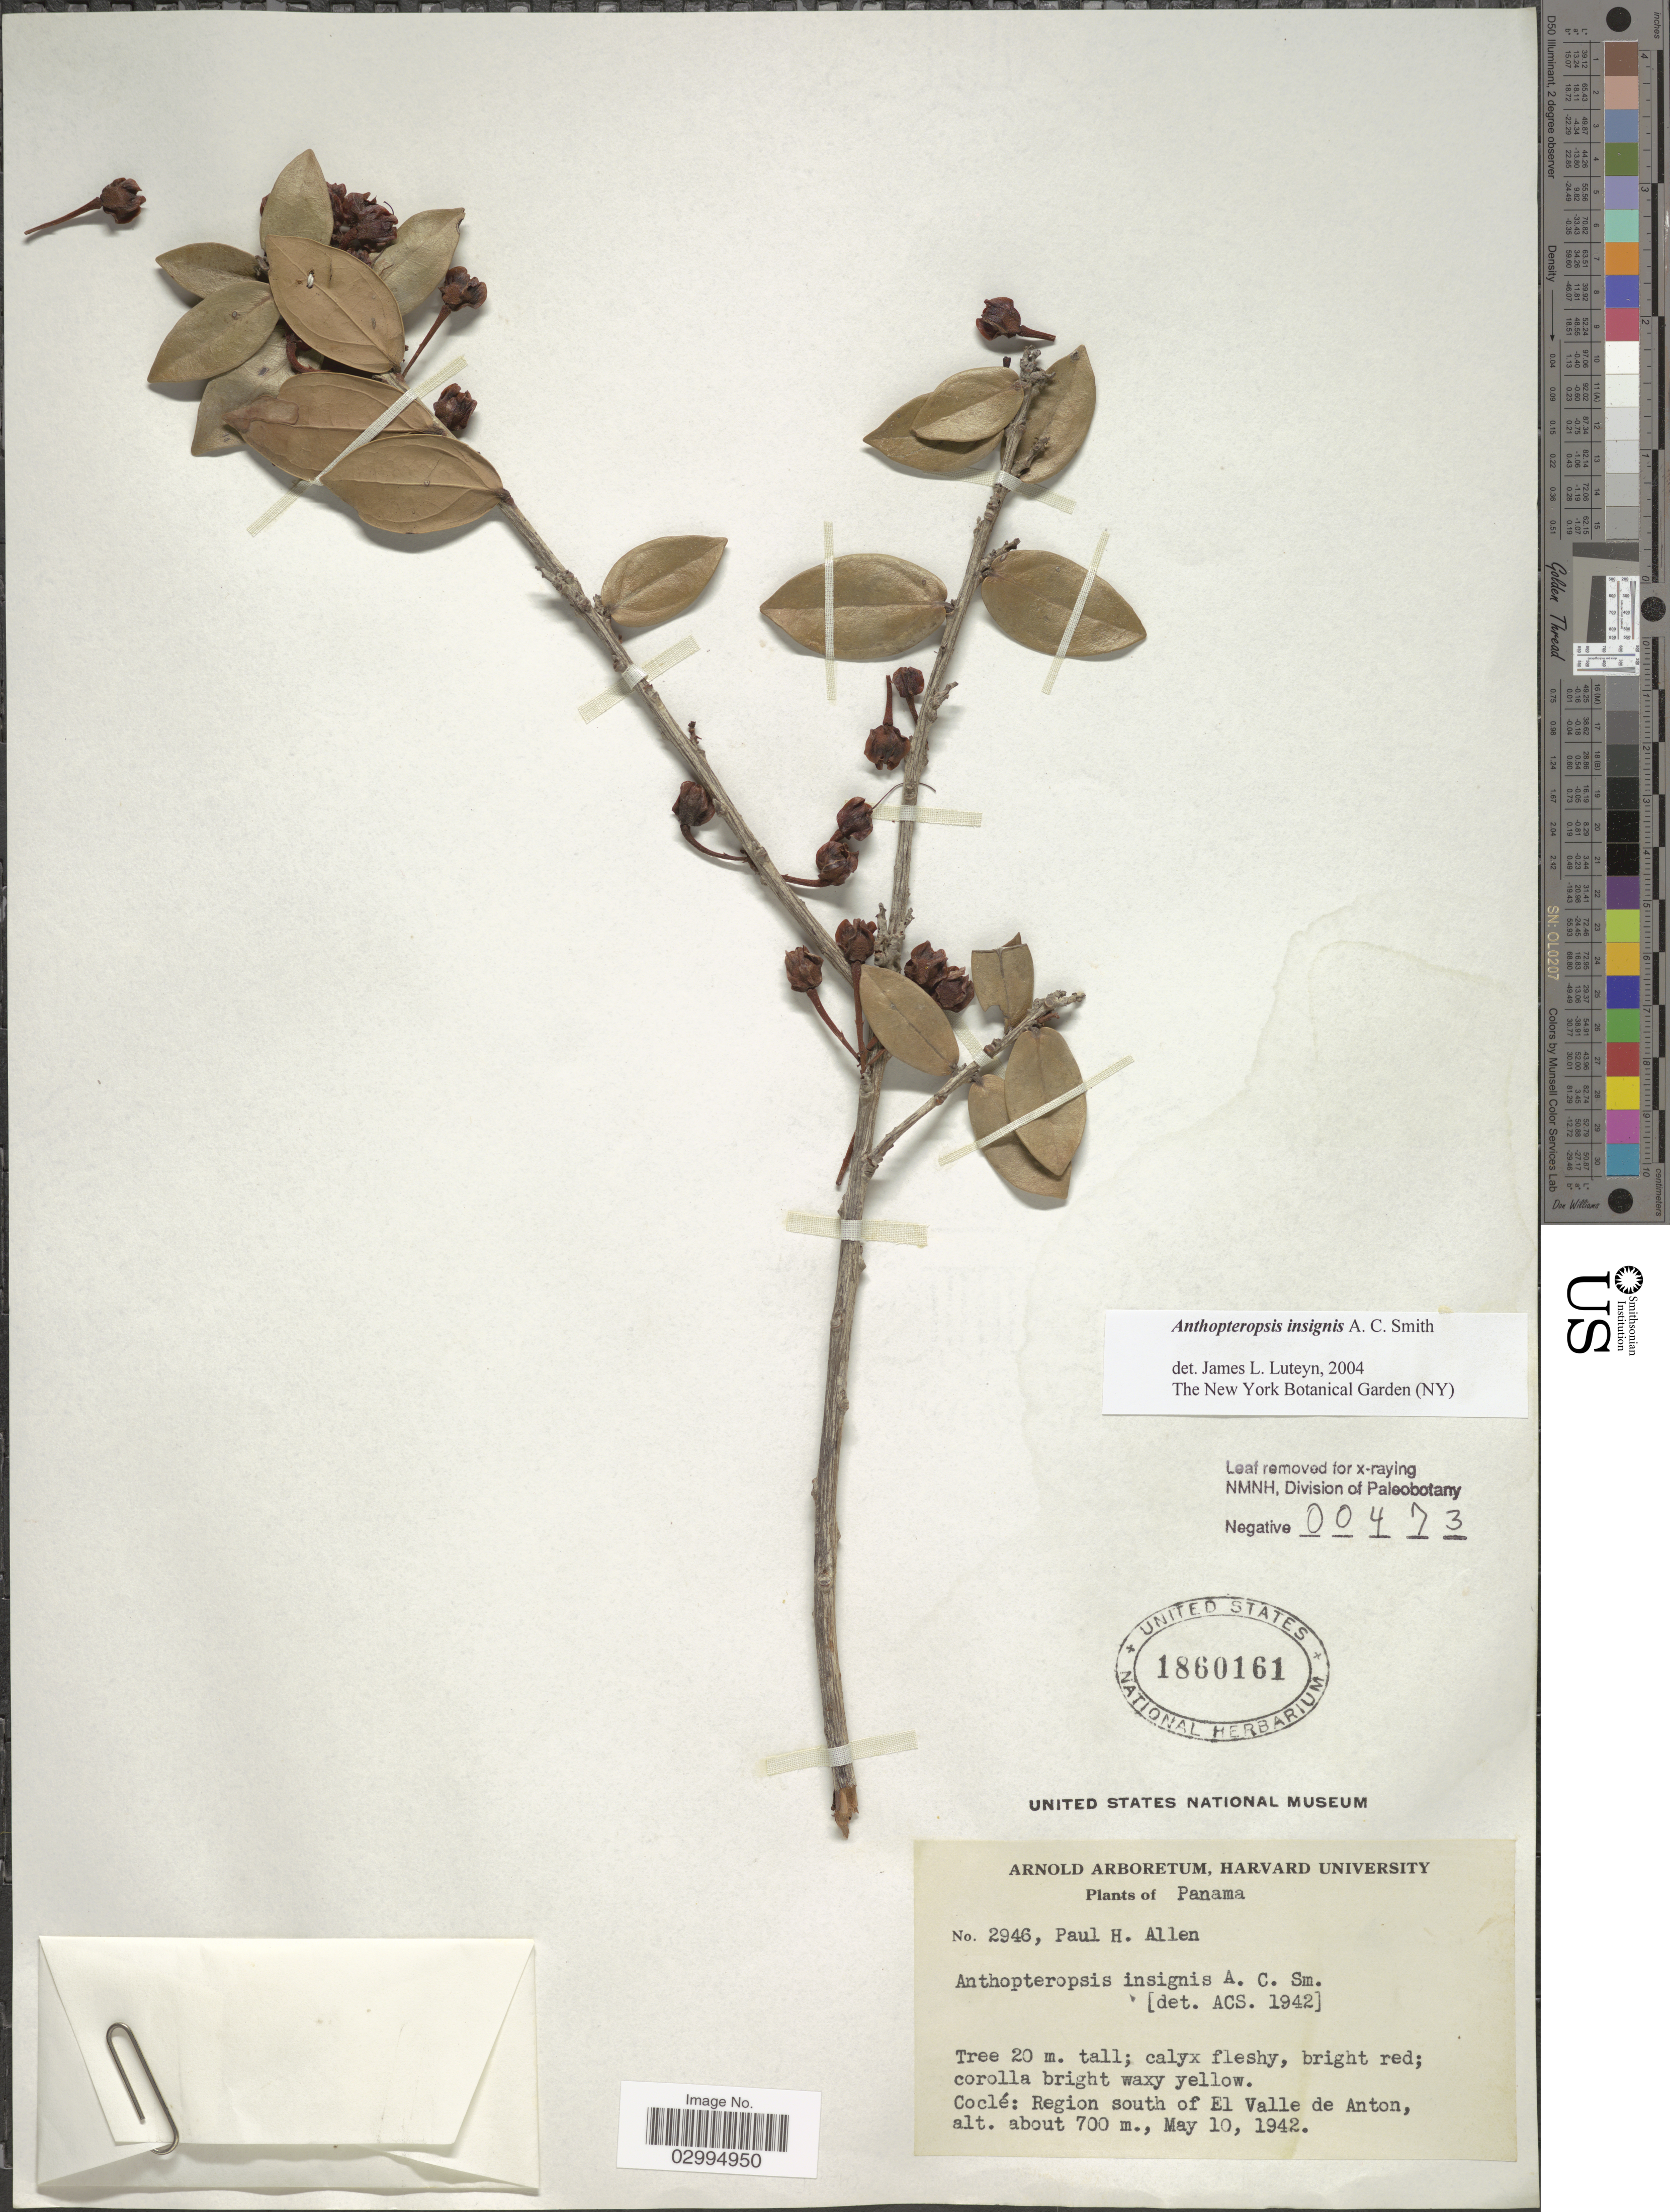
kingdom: Plantae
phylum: Tracheophyta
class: Magnoliopsida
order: Ericales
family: Ericaceae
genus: Anthopteropsis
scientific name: Anthopteropsis insignis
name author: A.C. Sm.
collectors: P. H. Allen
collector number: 2946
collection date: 1942-05-10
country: Panama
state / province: Coclé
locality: Region south of El Valle de Anton.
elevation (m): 700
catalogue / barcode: US 1860161